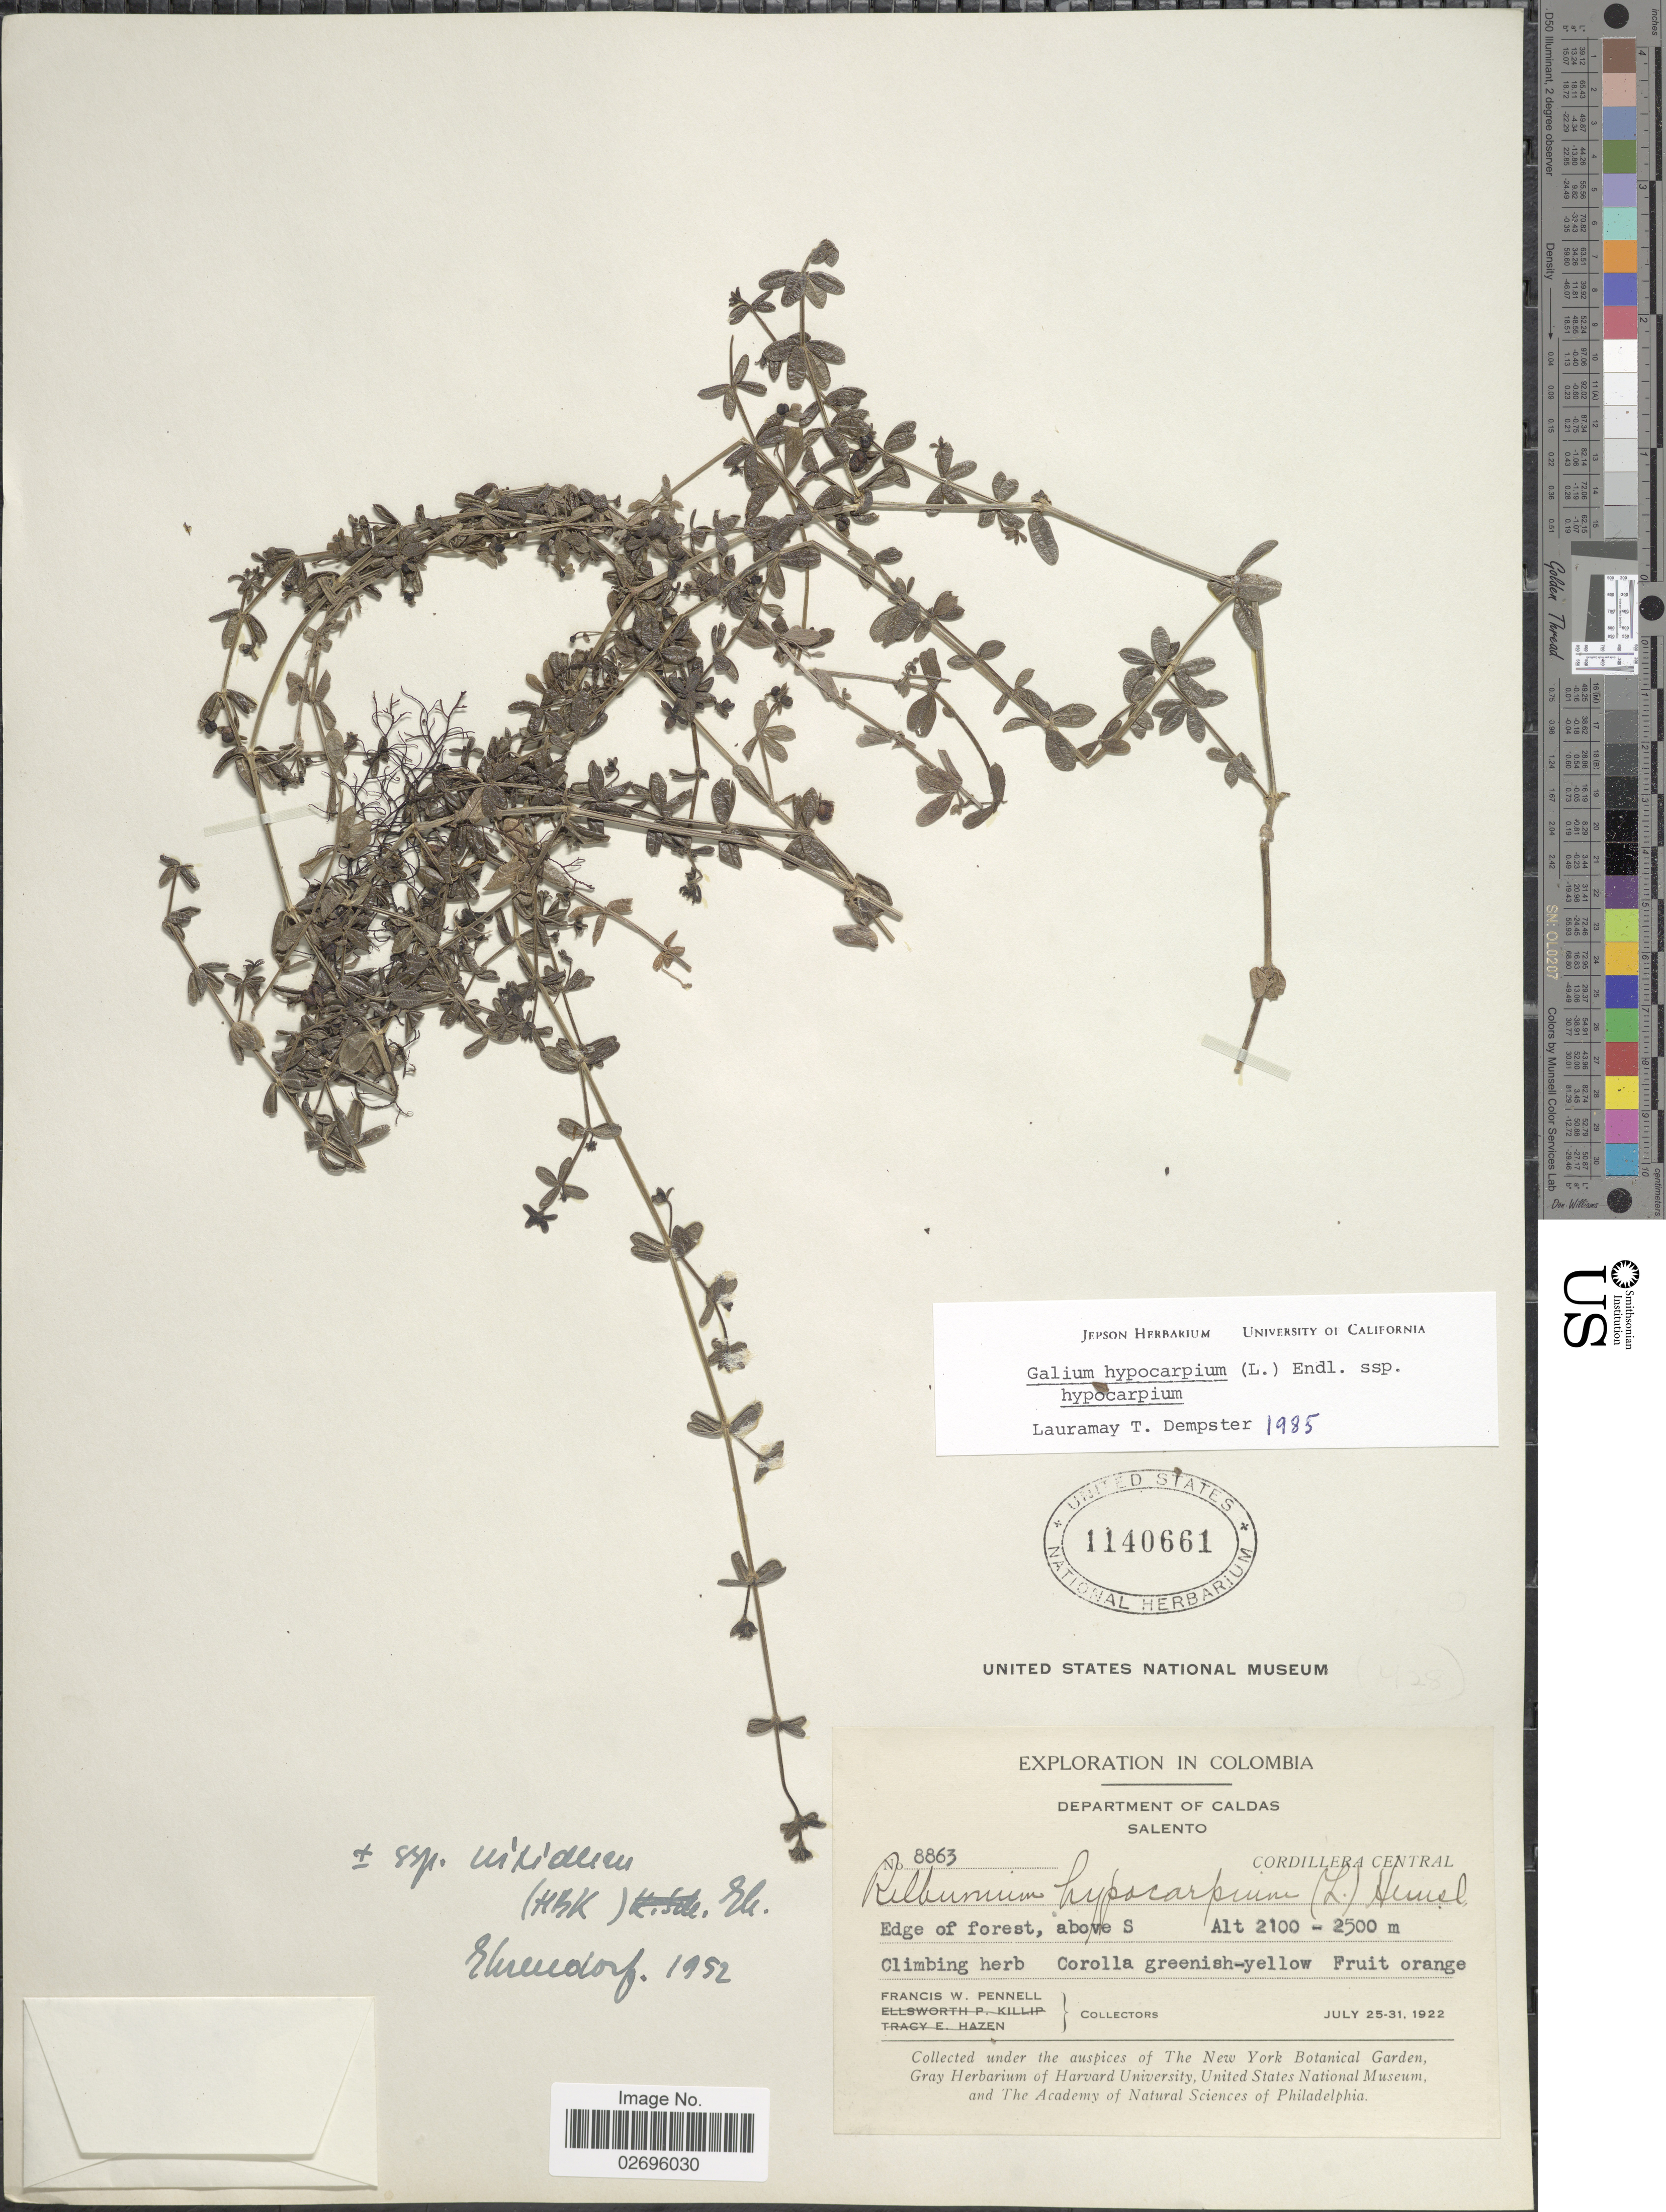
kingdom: Plantae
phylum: Tracheophyta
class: Magnoliopsida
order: Gentianales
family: Rubiaceae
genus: Galium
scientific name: Galium hypocarpium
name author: (L.) Endl. ex Griseb.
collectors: F. W. Pennell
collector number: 8863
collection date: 1922-07-25/1922-07-31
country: Colombia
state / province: Caldas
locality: Department of Caldas, Salento, Cordillera Occidental, Edge of forest, above S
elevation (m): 2100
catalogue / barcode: US 1140661